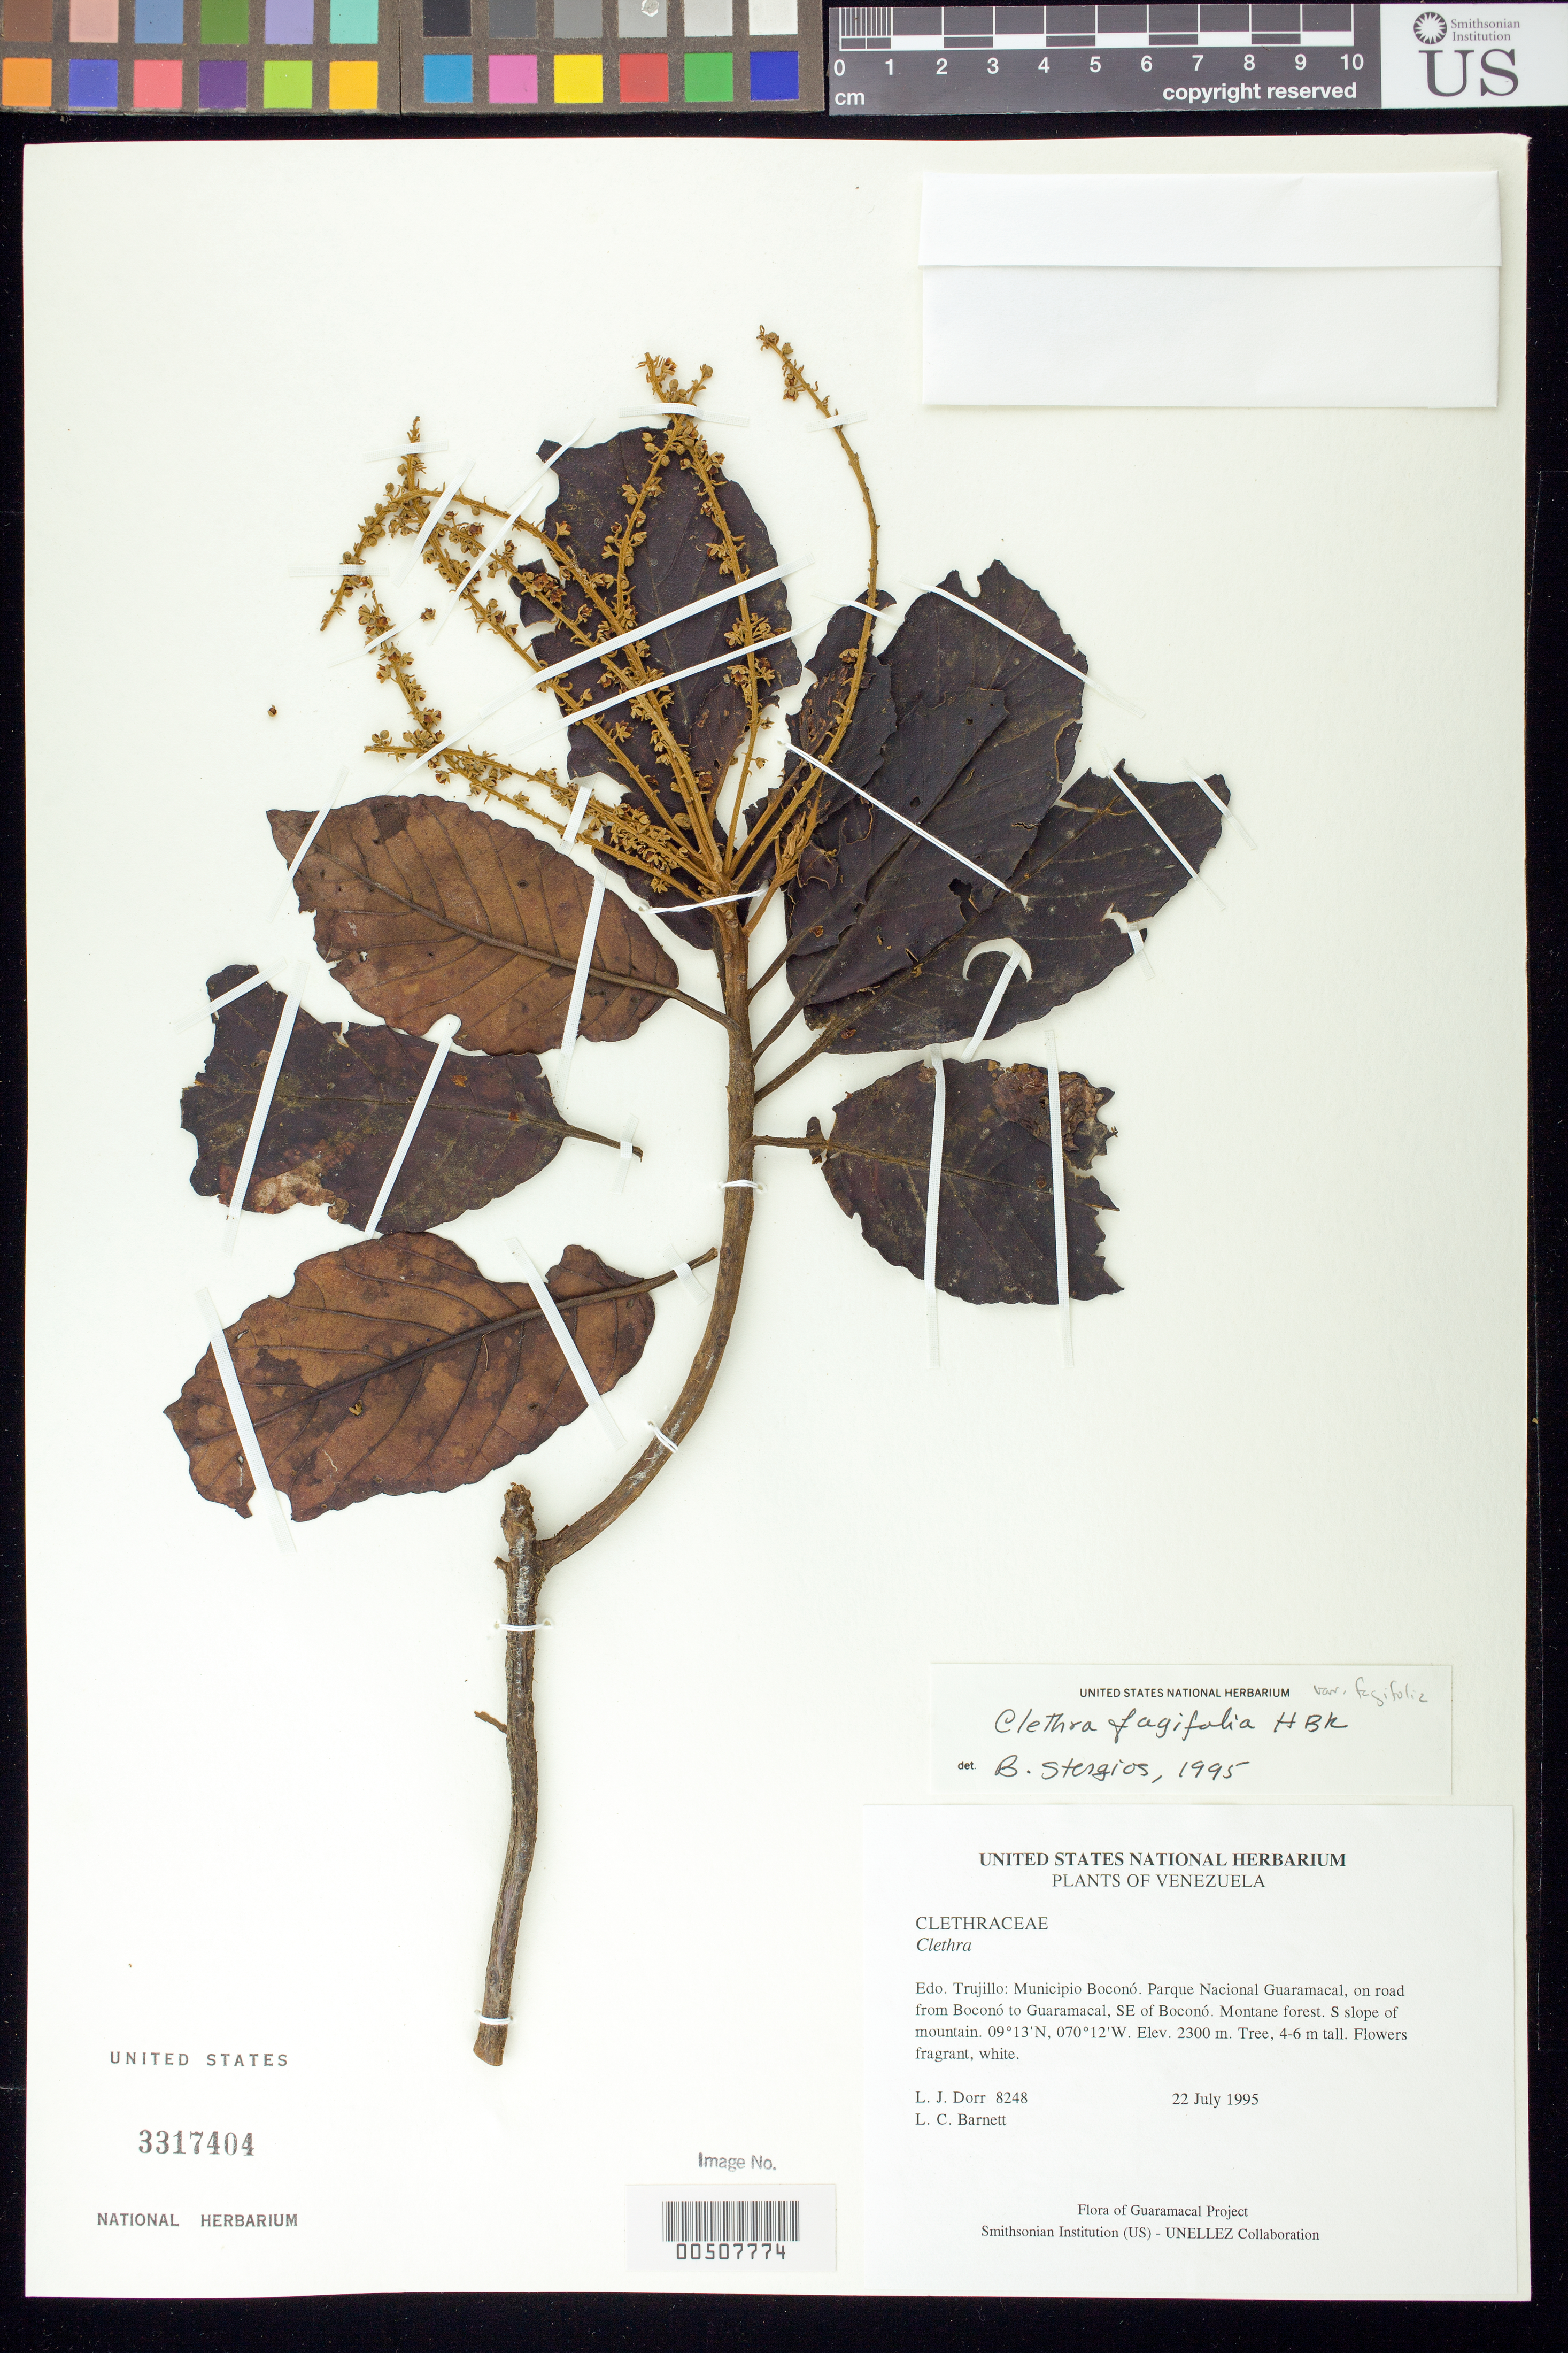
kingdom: Plantae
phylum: Tracheophyta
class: Magnoliopsida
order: Ericales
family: Clethraceae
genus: Clethra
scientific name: Clethra fagifolia var. fagifolia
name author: Kunth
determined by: Stergios, B. G.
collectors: L. J. Dorr & L. C. Barnett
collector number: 8248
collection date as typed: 22 Jul 1995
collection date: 1995-07-22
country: Venezuela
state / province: Trujillo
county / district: Boconó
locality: Parque Nacional Guaramacal, road from Boconó to Guaramacal, SE of Boconó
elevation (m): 2300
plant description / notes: PORT, US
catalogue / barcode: US 3317404